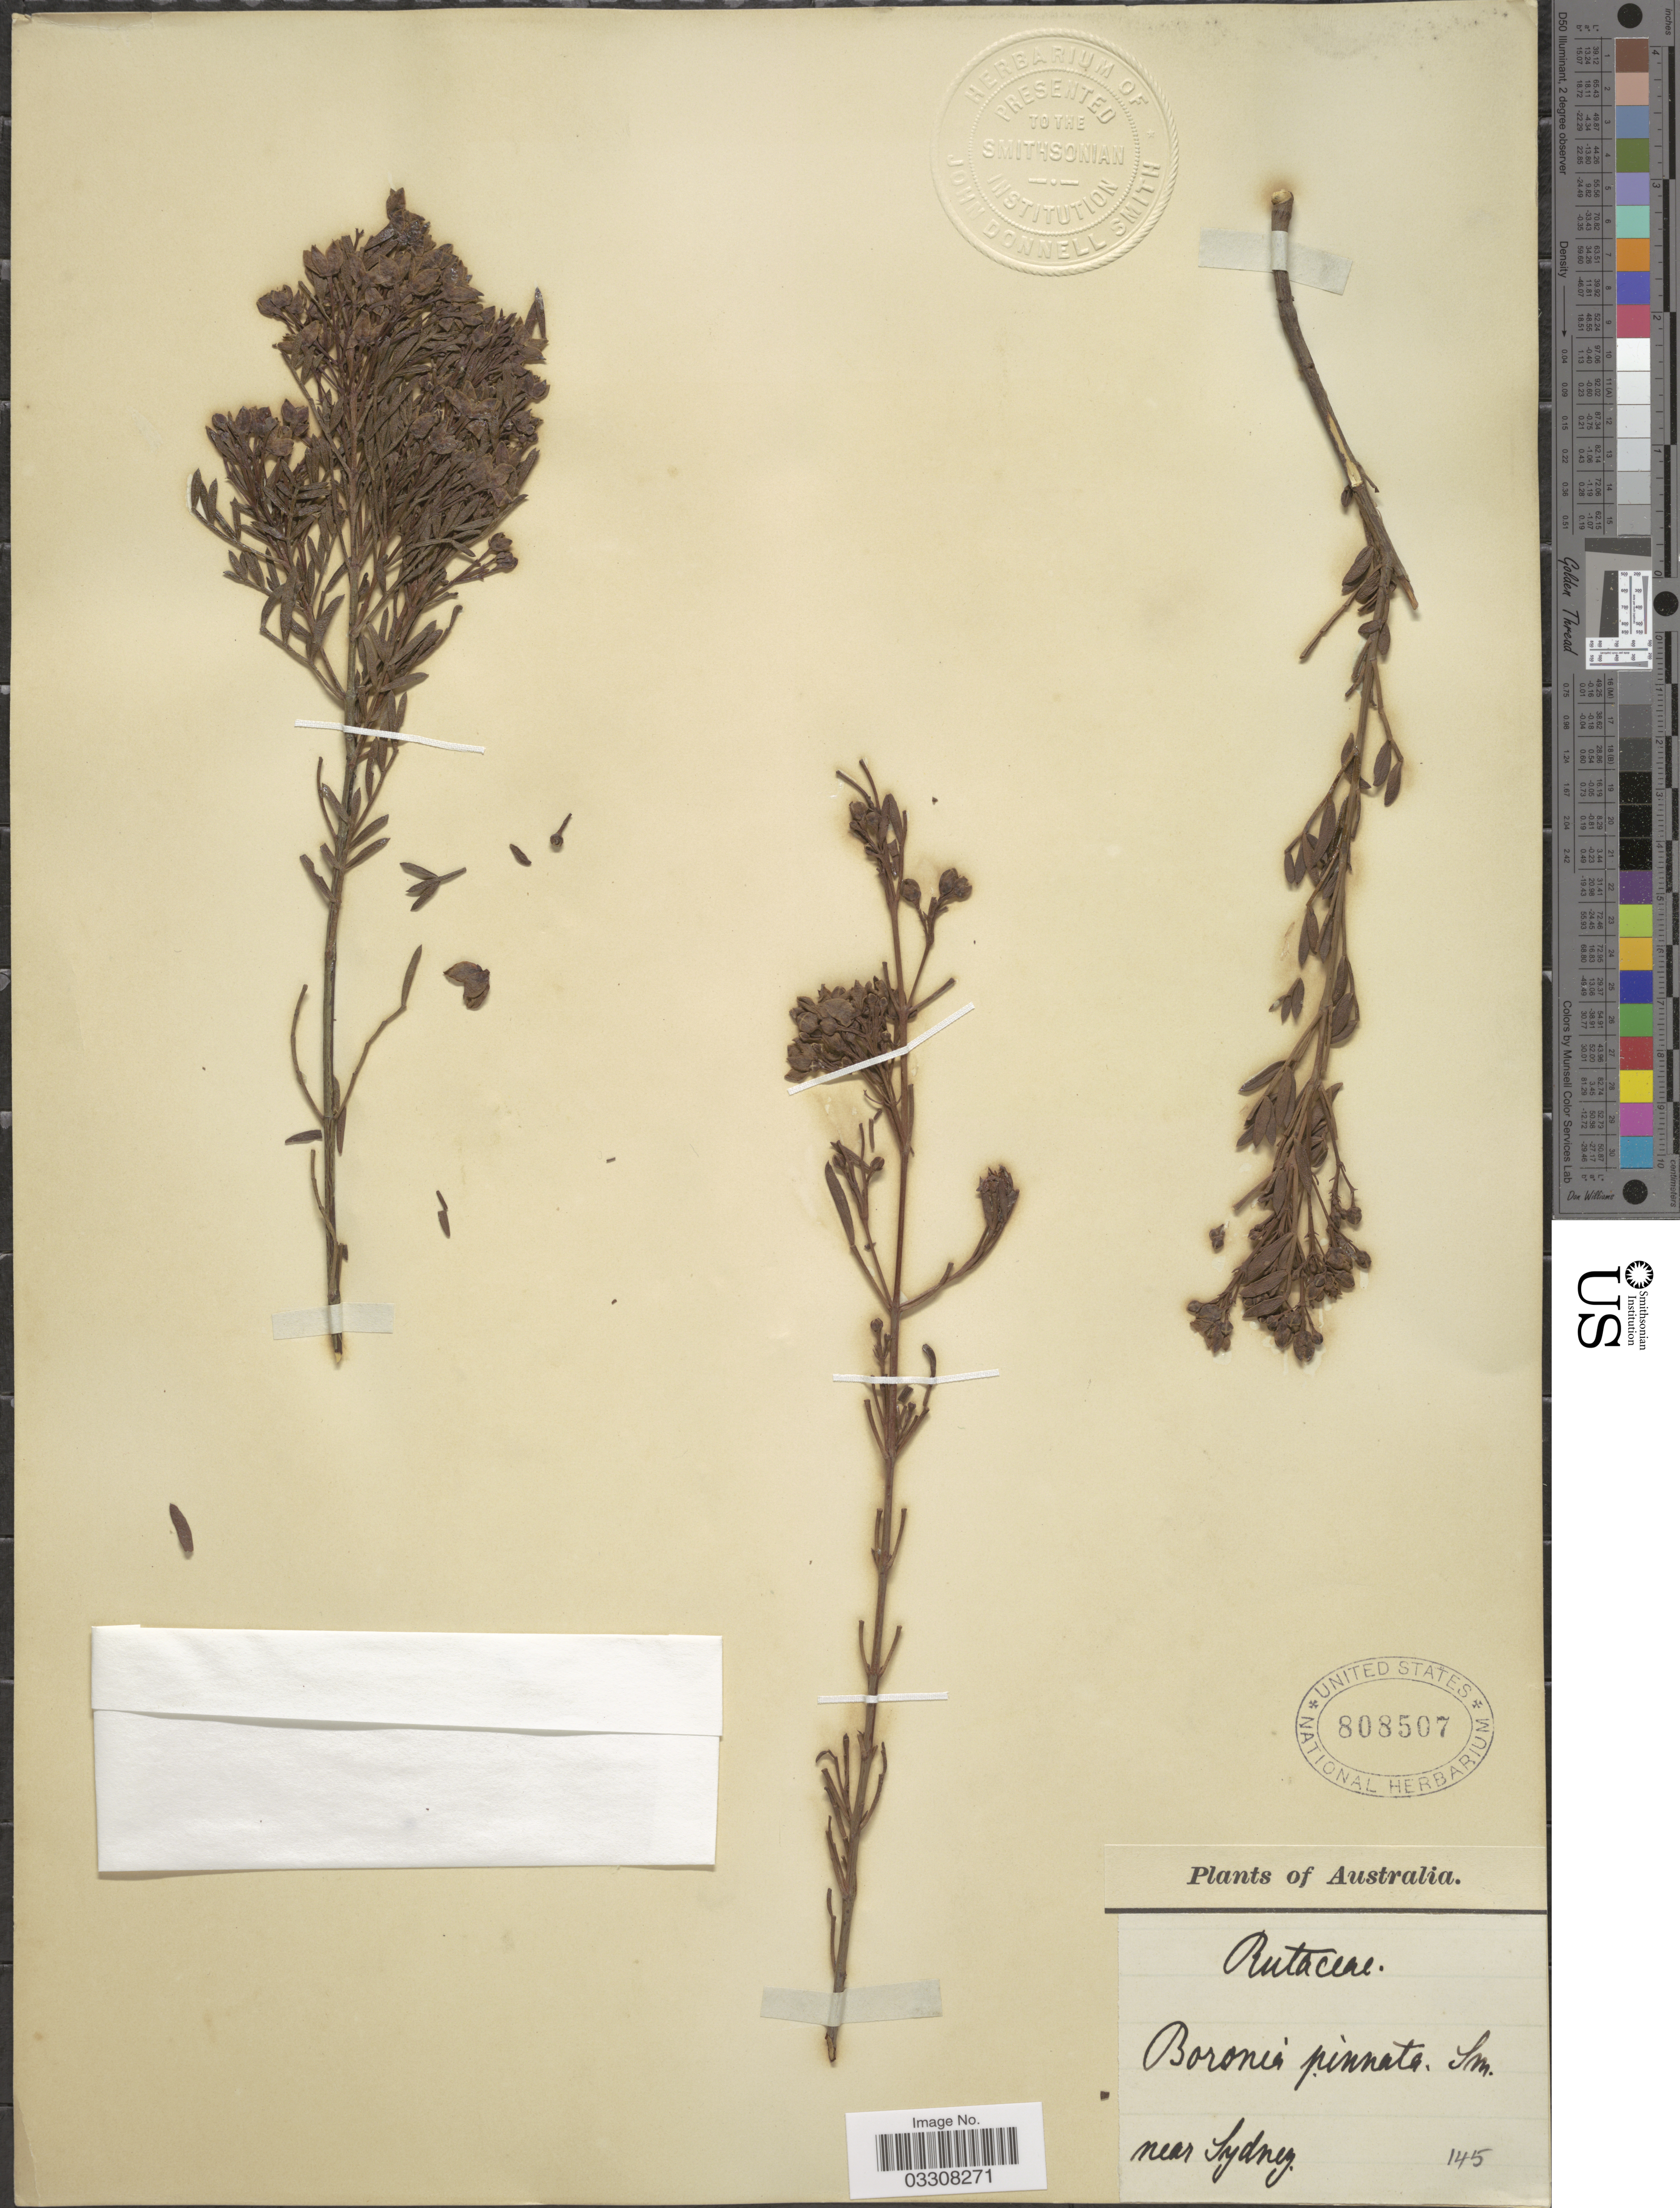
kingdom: Plantae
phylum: Tracheophyta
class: Magnoliopsida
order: Sapindales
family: Rutaceae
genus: Boronia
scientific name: Boronia pinnata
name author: Sm.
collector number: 145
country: Australia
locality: Near Sydney.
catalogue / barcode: US 808507